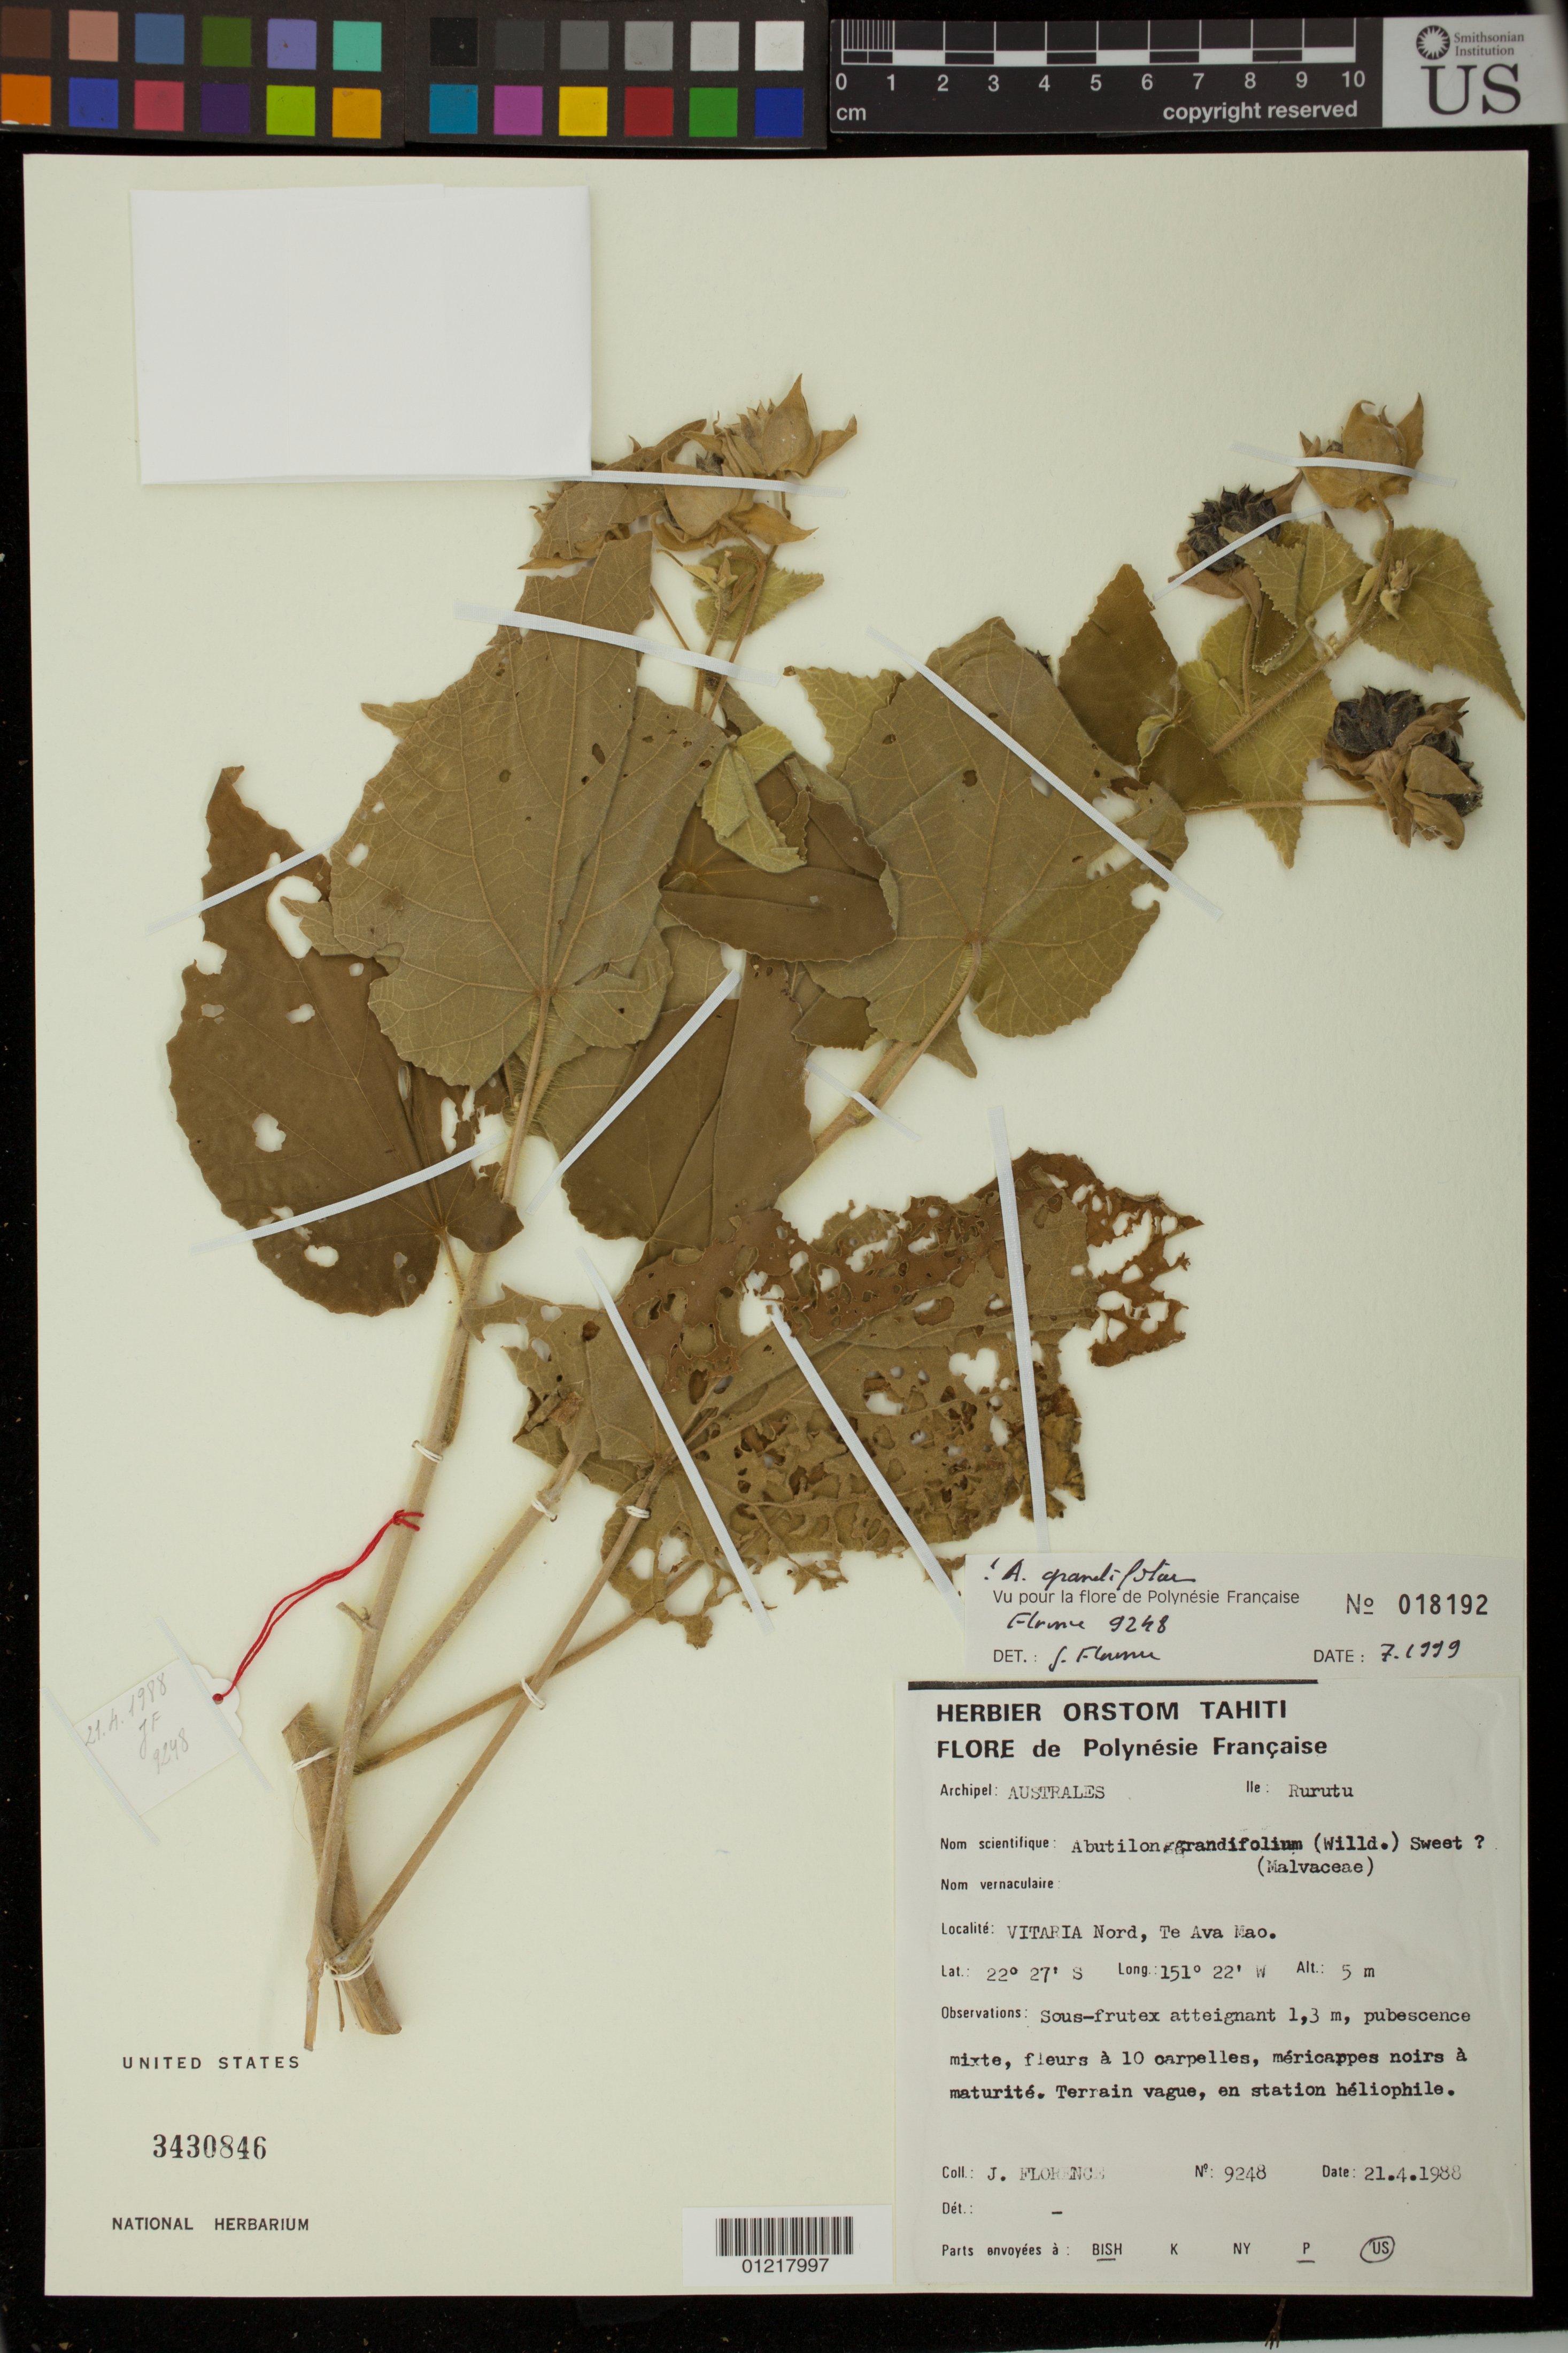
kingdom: Plantae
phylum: Tracheophyta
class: Magnoliopsida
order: Malvales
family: Malvaceae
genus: Abutilon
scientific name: Abutilon grandifolium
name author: (Willd.) Sweet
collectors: J. Florence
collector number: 9248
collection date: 1988-04-21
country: French Polynesia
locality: Tahiti. Vitaria Nord, Te Ava Mao.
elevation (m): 5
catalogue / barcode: US 3430846